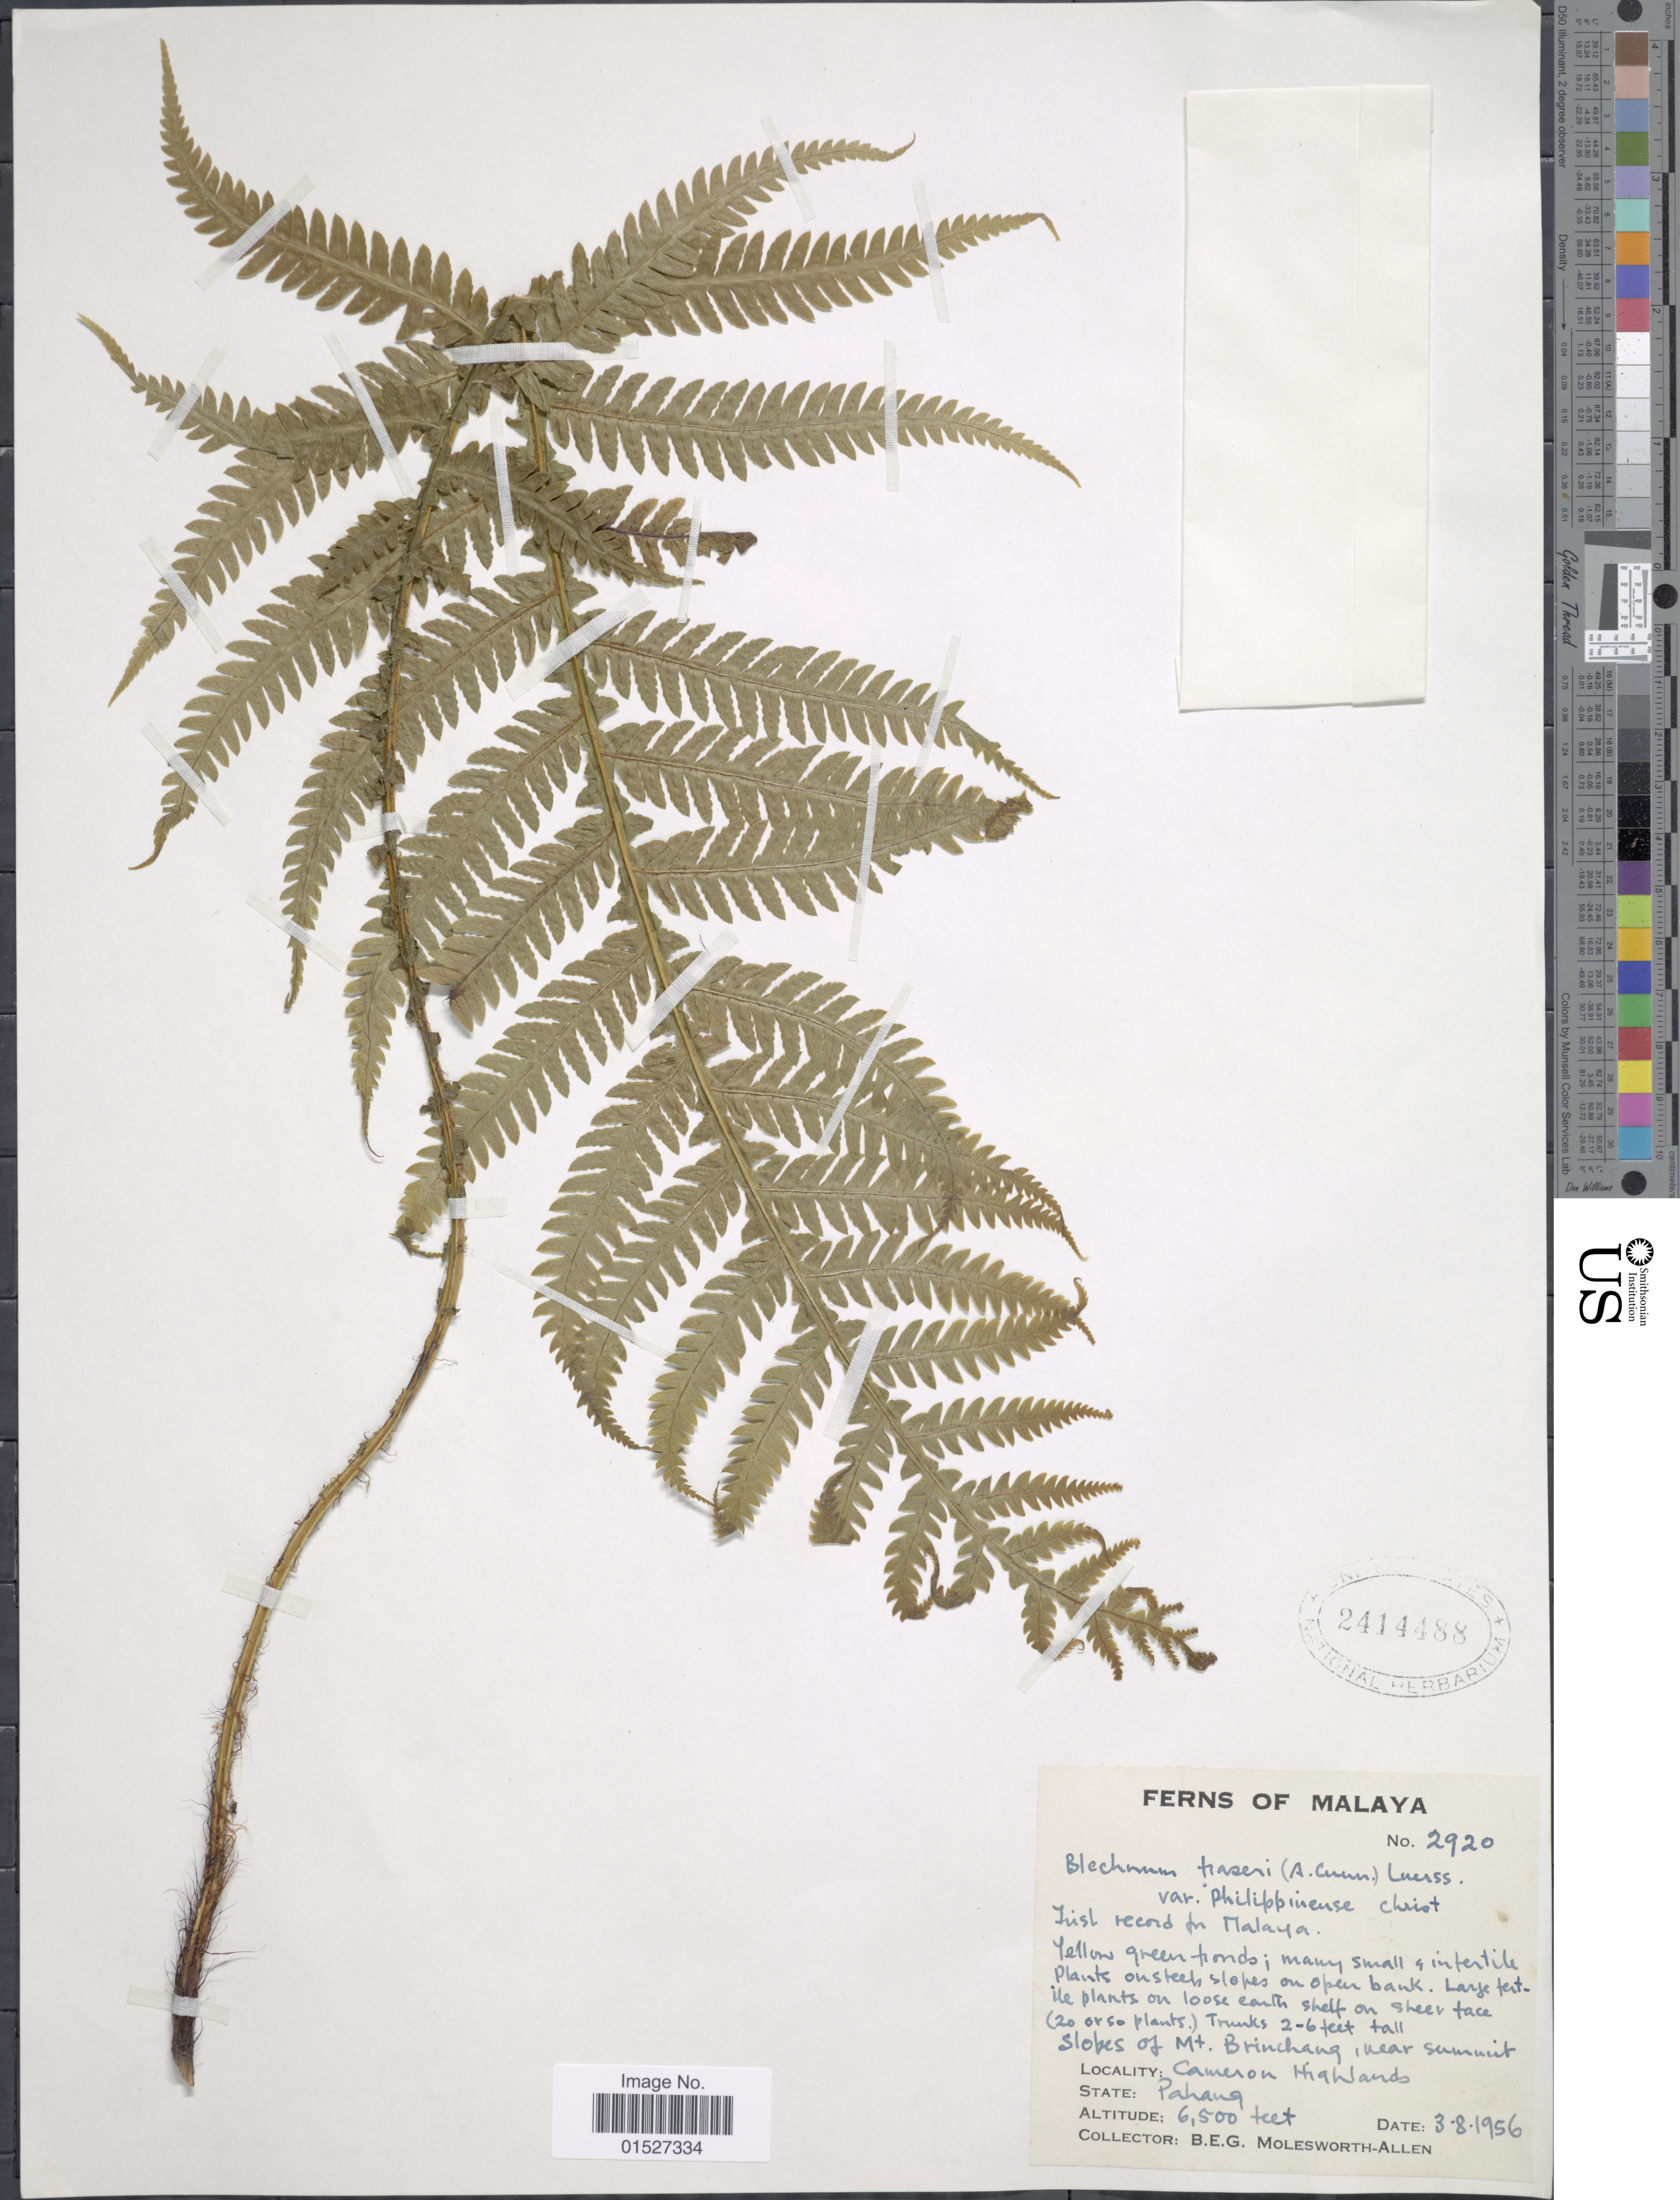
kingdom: Plantae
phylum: Tracheophyta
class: Polypodiopsida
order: Polypodiales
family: Blechnaceae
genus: Blechnum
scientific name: Blechnum fraseri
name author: (A. Cunn.) Luerss.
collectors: B. E. G. Molesworth-Allen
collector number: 2920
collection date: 1956-08-03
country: Malaysia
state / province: Pahang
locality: Slopes of Mt. Brinchang, near summit. Cameron Highlands. State: Pahang.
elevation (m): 1981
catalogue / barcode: US 2414488